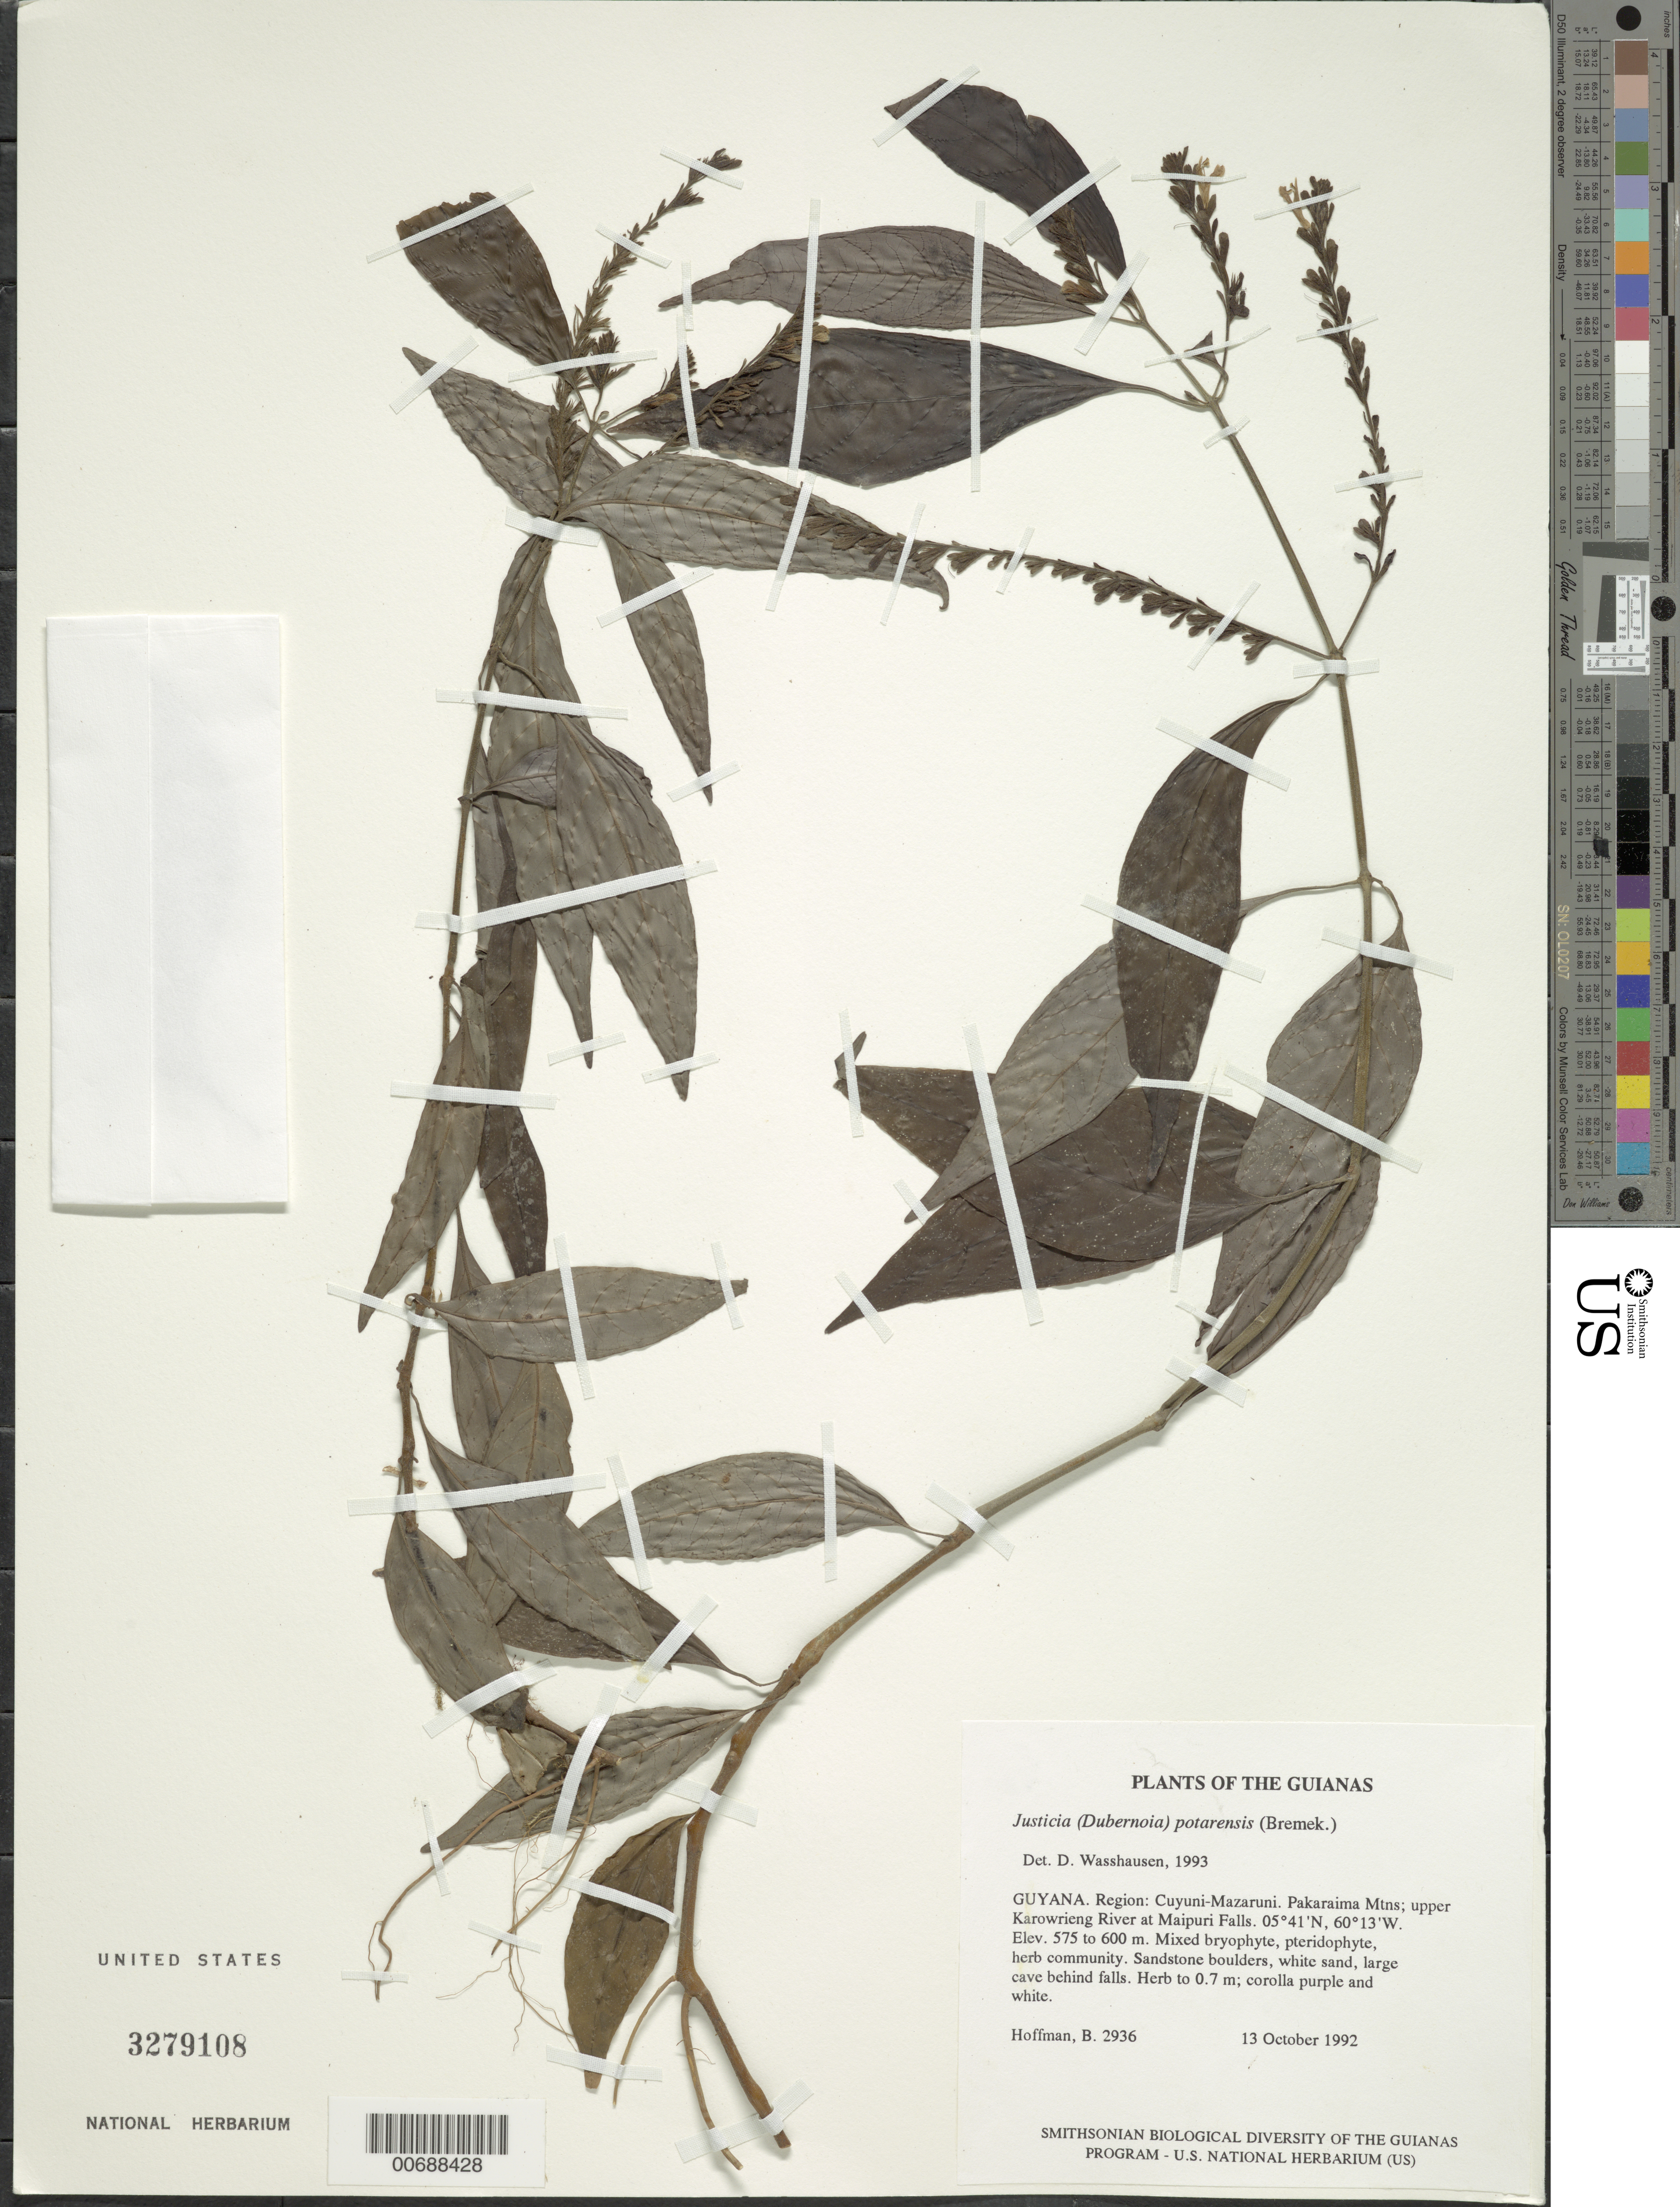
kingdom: Plantae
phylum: Tracheophyta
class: Magnoliopsida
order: Lamiales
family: Acanthaceae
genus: Justicia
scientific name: Justicia potarensis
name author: (Bremek.) Wassh.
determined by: Wasshausen, Dieter C., (BOT), Smithsonian Institution - National Museum of Natural History (UNITED STATES)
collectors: B. Hoffman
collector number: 2936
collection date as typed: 13 October 1992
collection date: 1992-10-13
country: Guyana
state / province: Cuyuni-Mazaruni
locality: Pakaraima Mountains; Karowrieng River, Maipuri Falls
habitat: Mixed bryophyte, pteridophyte, herb community. Sandstone boulders, white sand, large cave behind falls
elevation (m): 575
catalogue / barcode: US 3279108